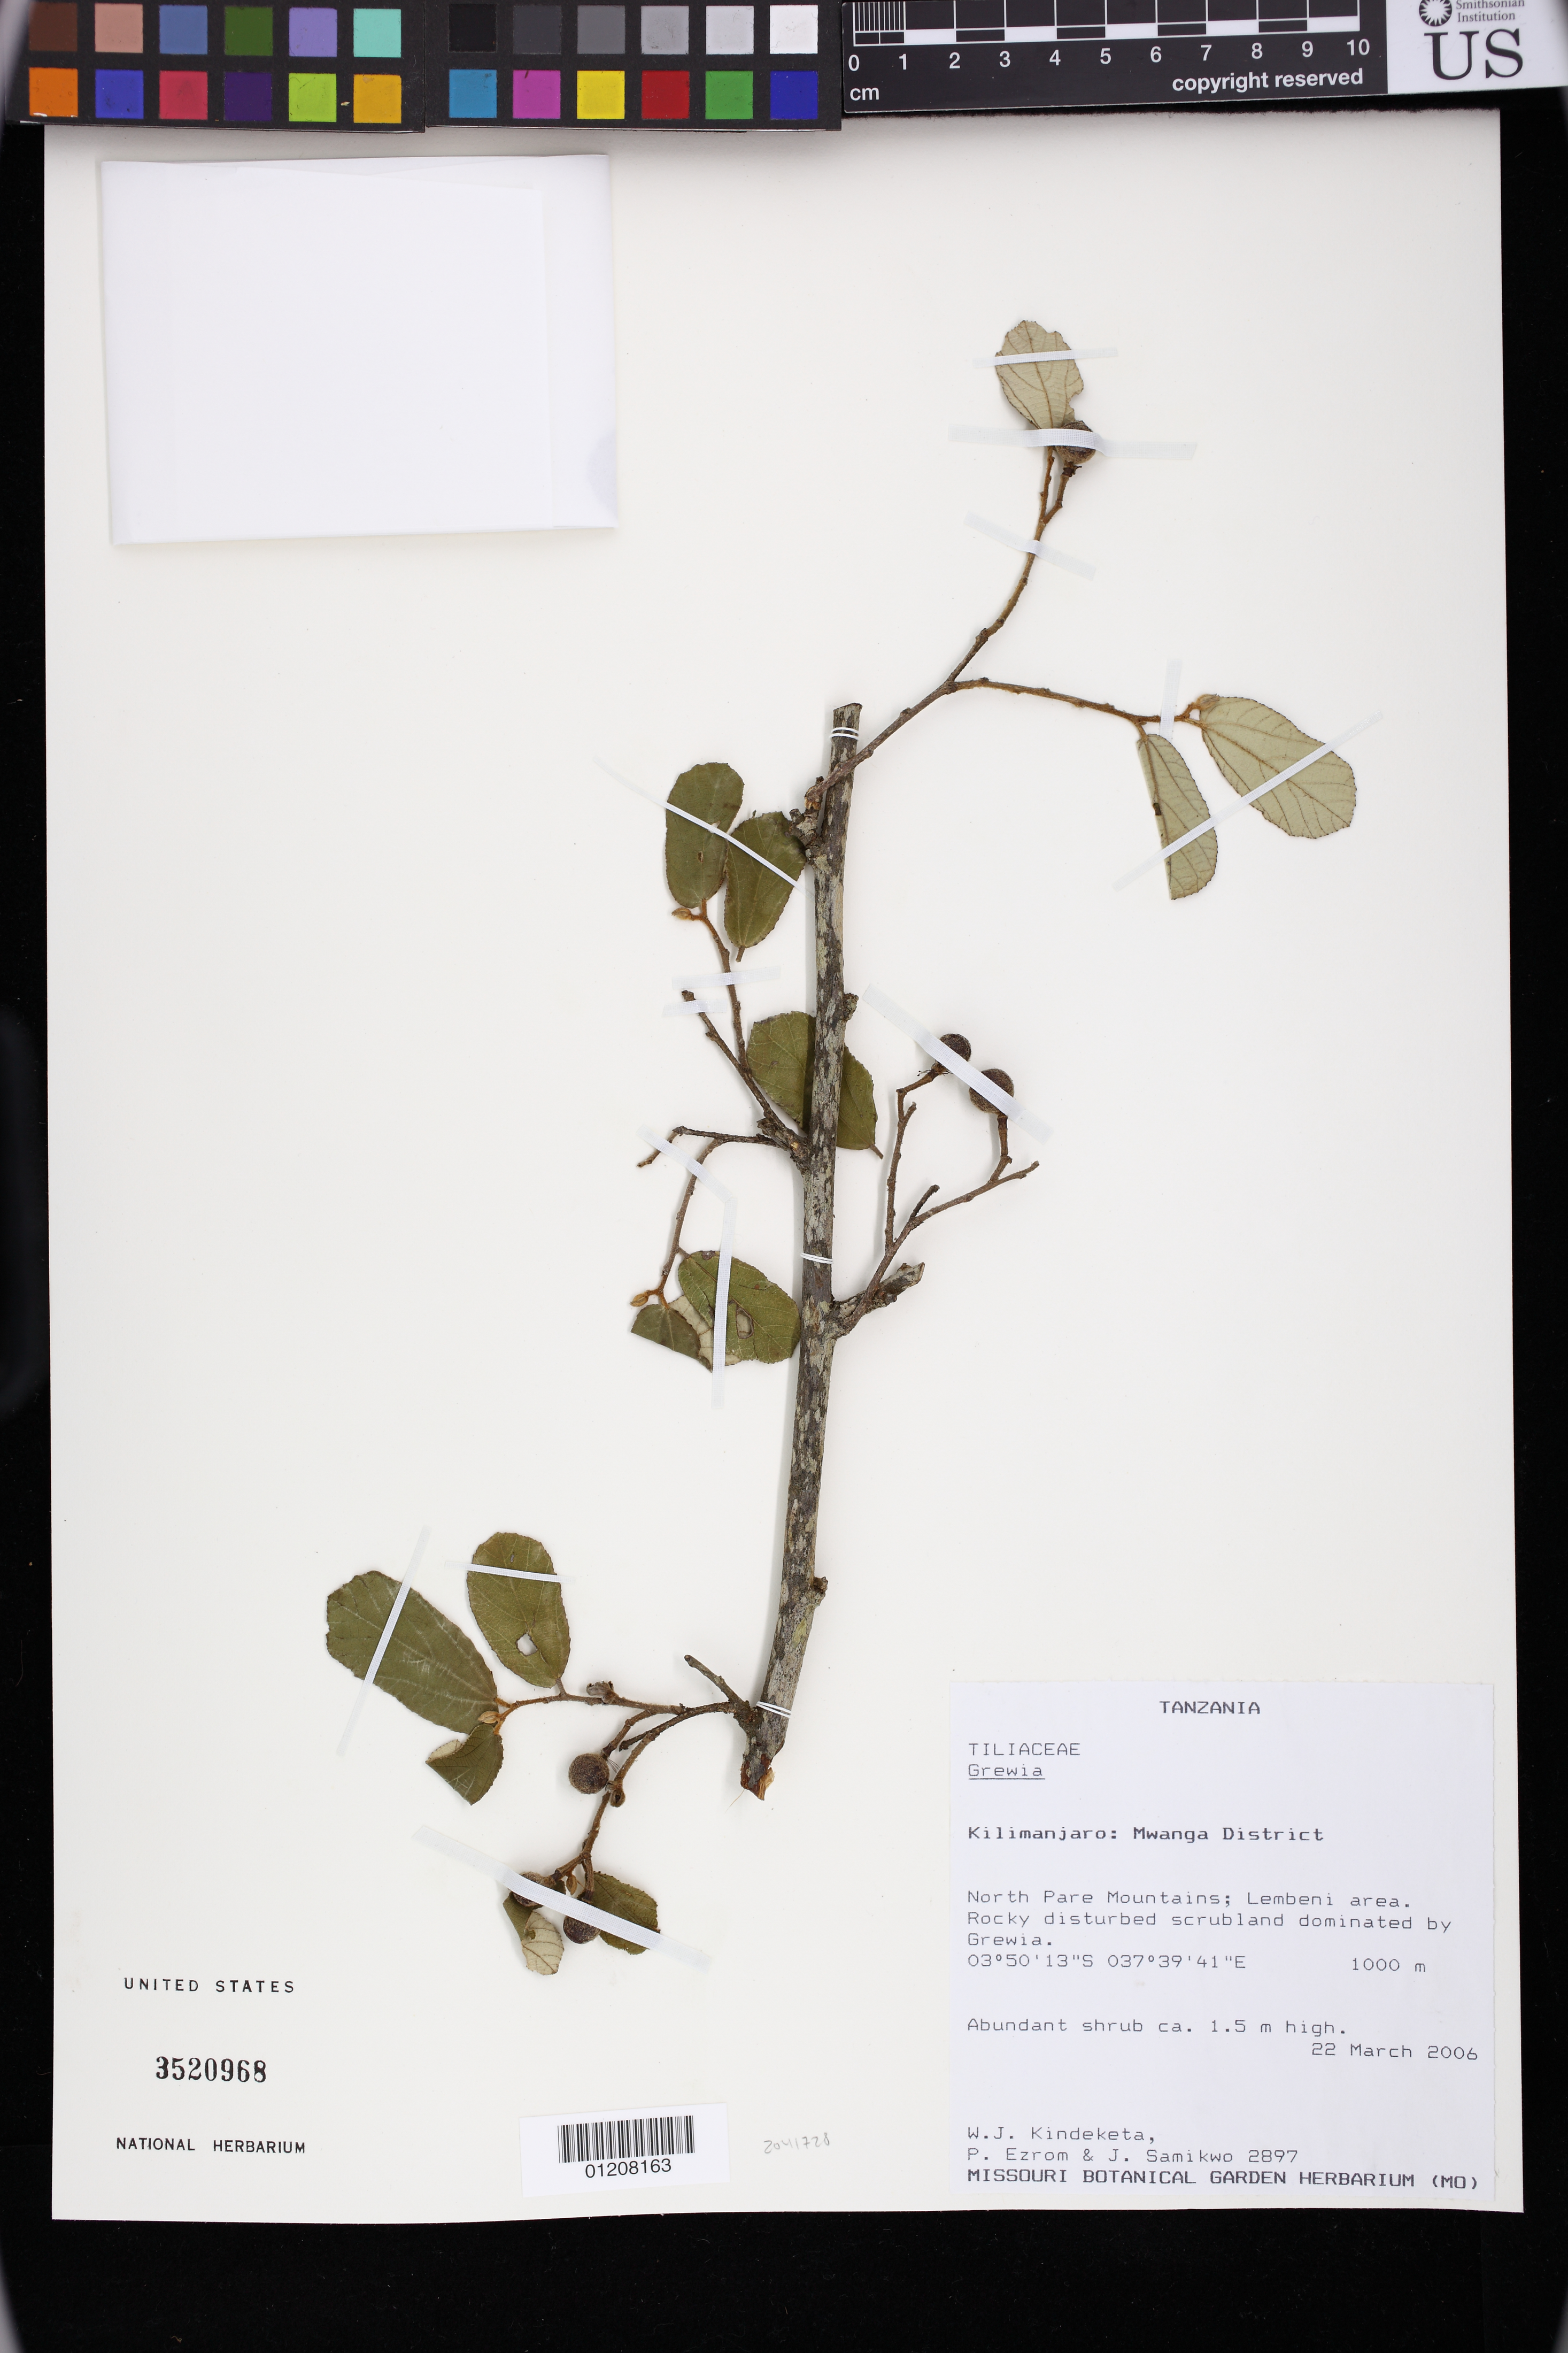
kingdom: Plantae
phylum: Tracheophyta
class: Magnoliopsida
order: Malvales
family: Malvaceae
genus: Grewia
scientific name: Grewia sp.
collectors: W. J. Kindeketa, P. Ezrom & J. Samikwo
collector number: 2897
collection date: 2006-03-22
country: Tanzania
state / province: Kilimanjaro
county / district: Mwanga District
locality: North Pare Mountains; Lembeni area. rocky disturbed scrubland dominated by Grewia.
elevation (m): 1000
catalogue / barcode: US 3520968